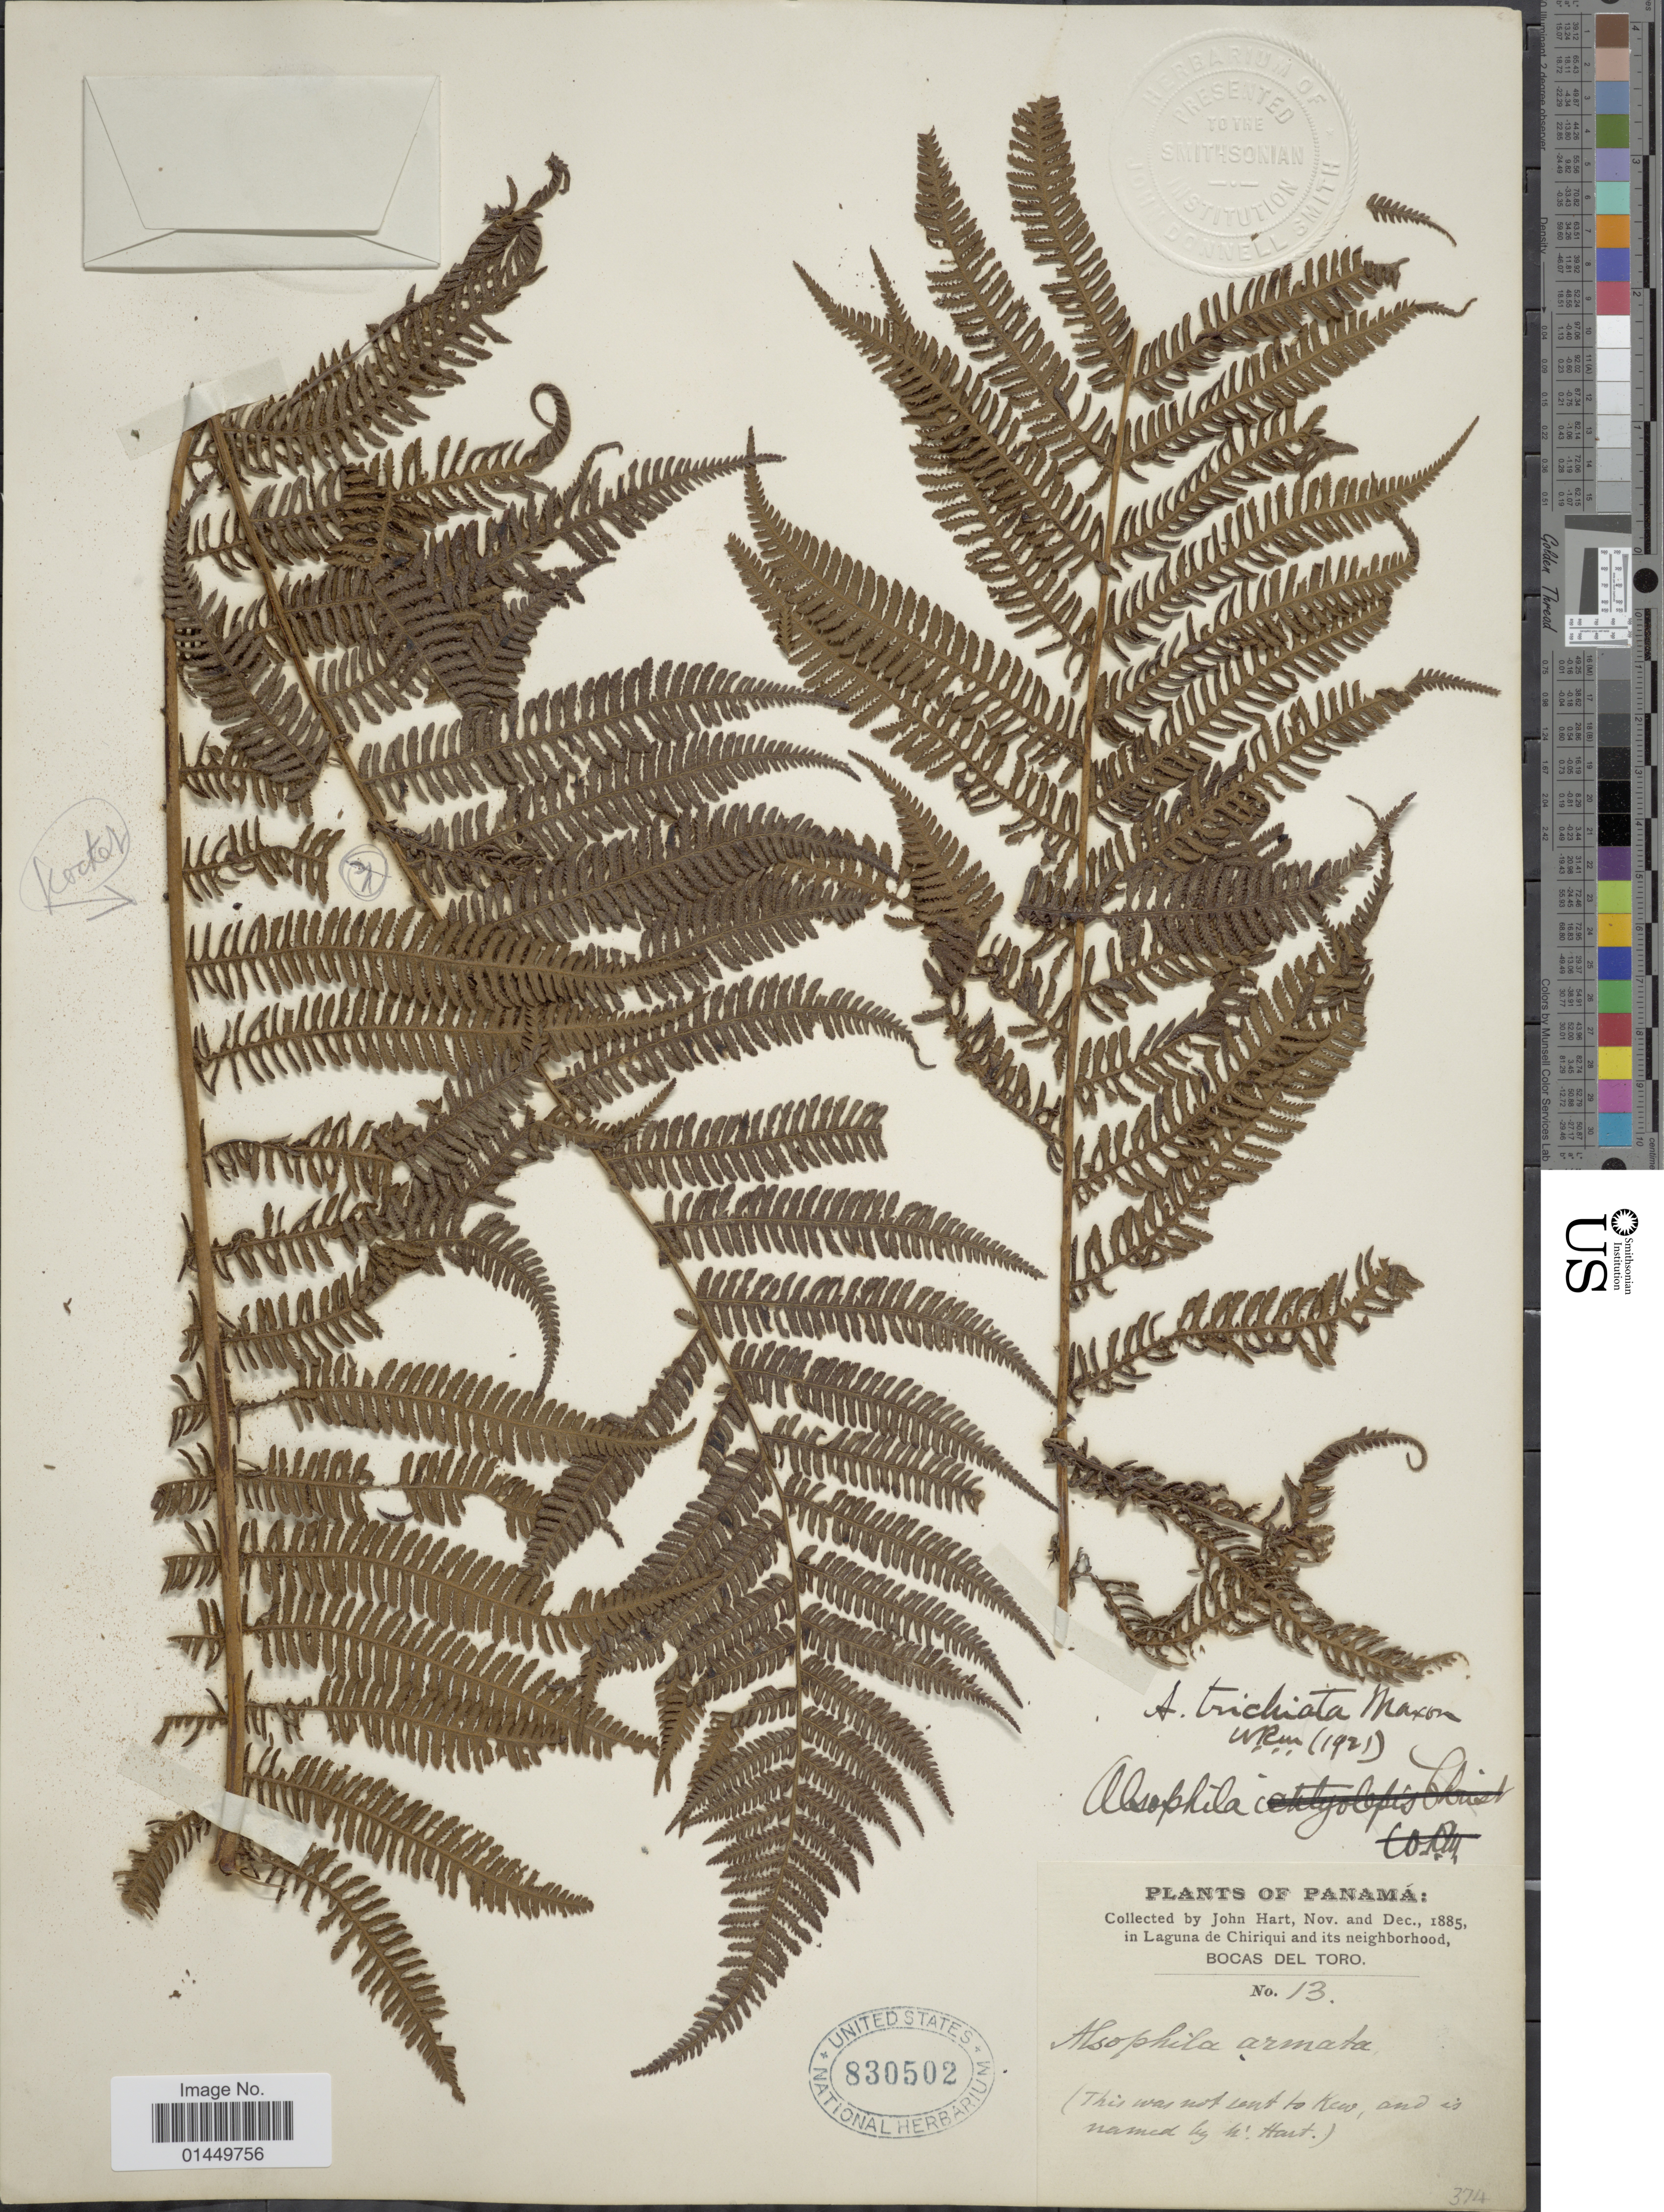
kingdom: Plantae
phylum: Tracheophyta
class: Polypodiopsida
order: Cyatheales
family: Cyatheaceae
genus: Cyathea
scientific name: Cyathea trichiata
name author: (Maxon) Domin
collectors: J. H. Hart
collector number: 13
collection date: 1885-10/1885-11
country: Panama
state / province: Bocas del Toro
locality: In Laguna de Chiriqui and its neighbourhood, Bocas del Toro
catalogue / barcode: US 830502